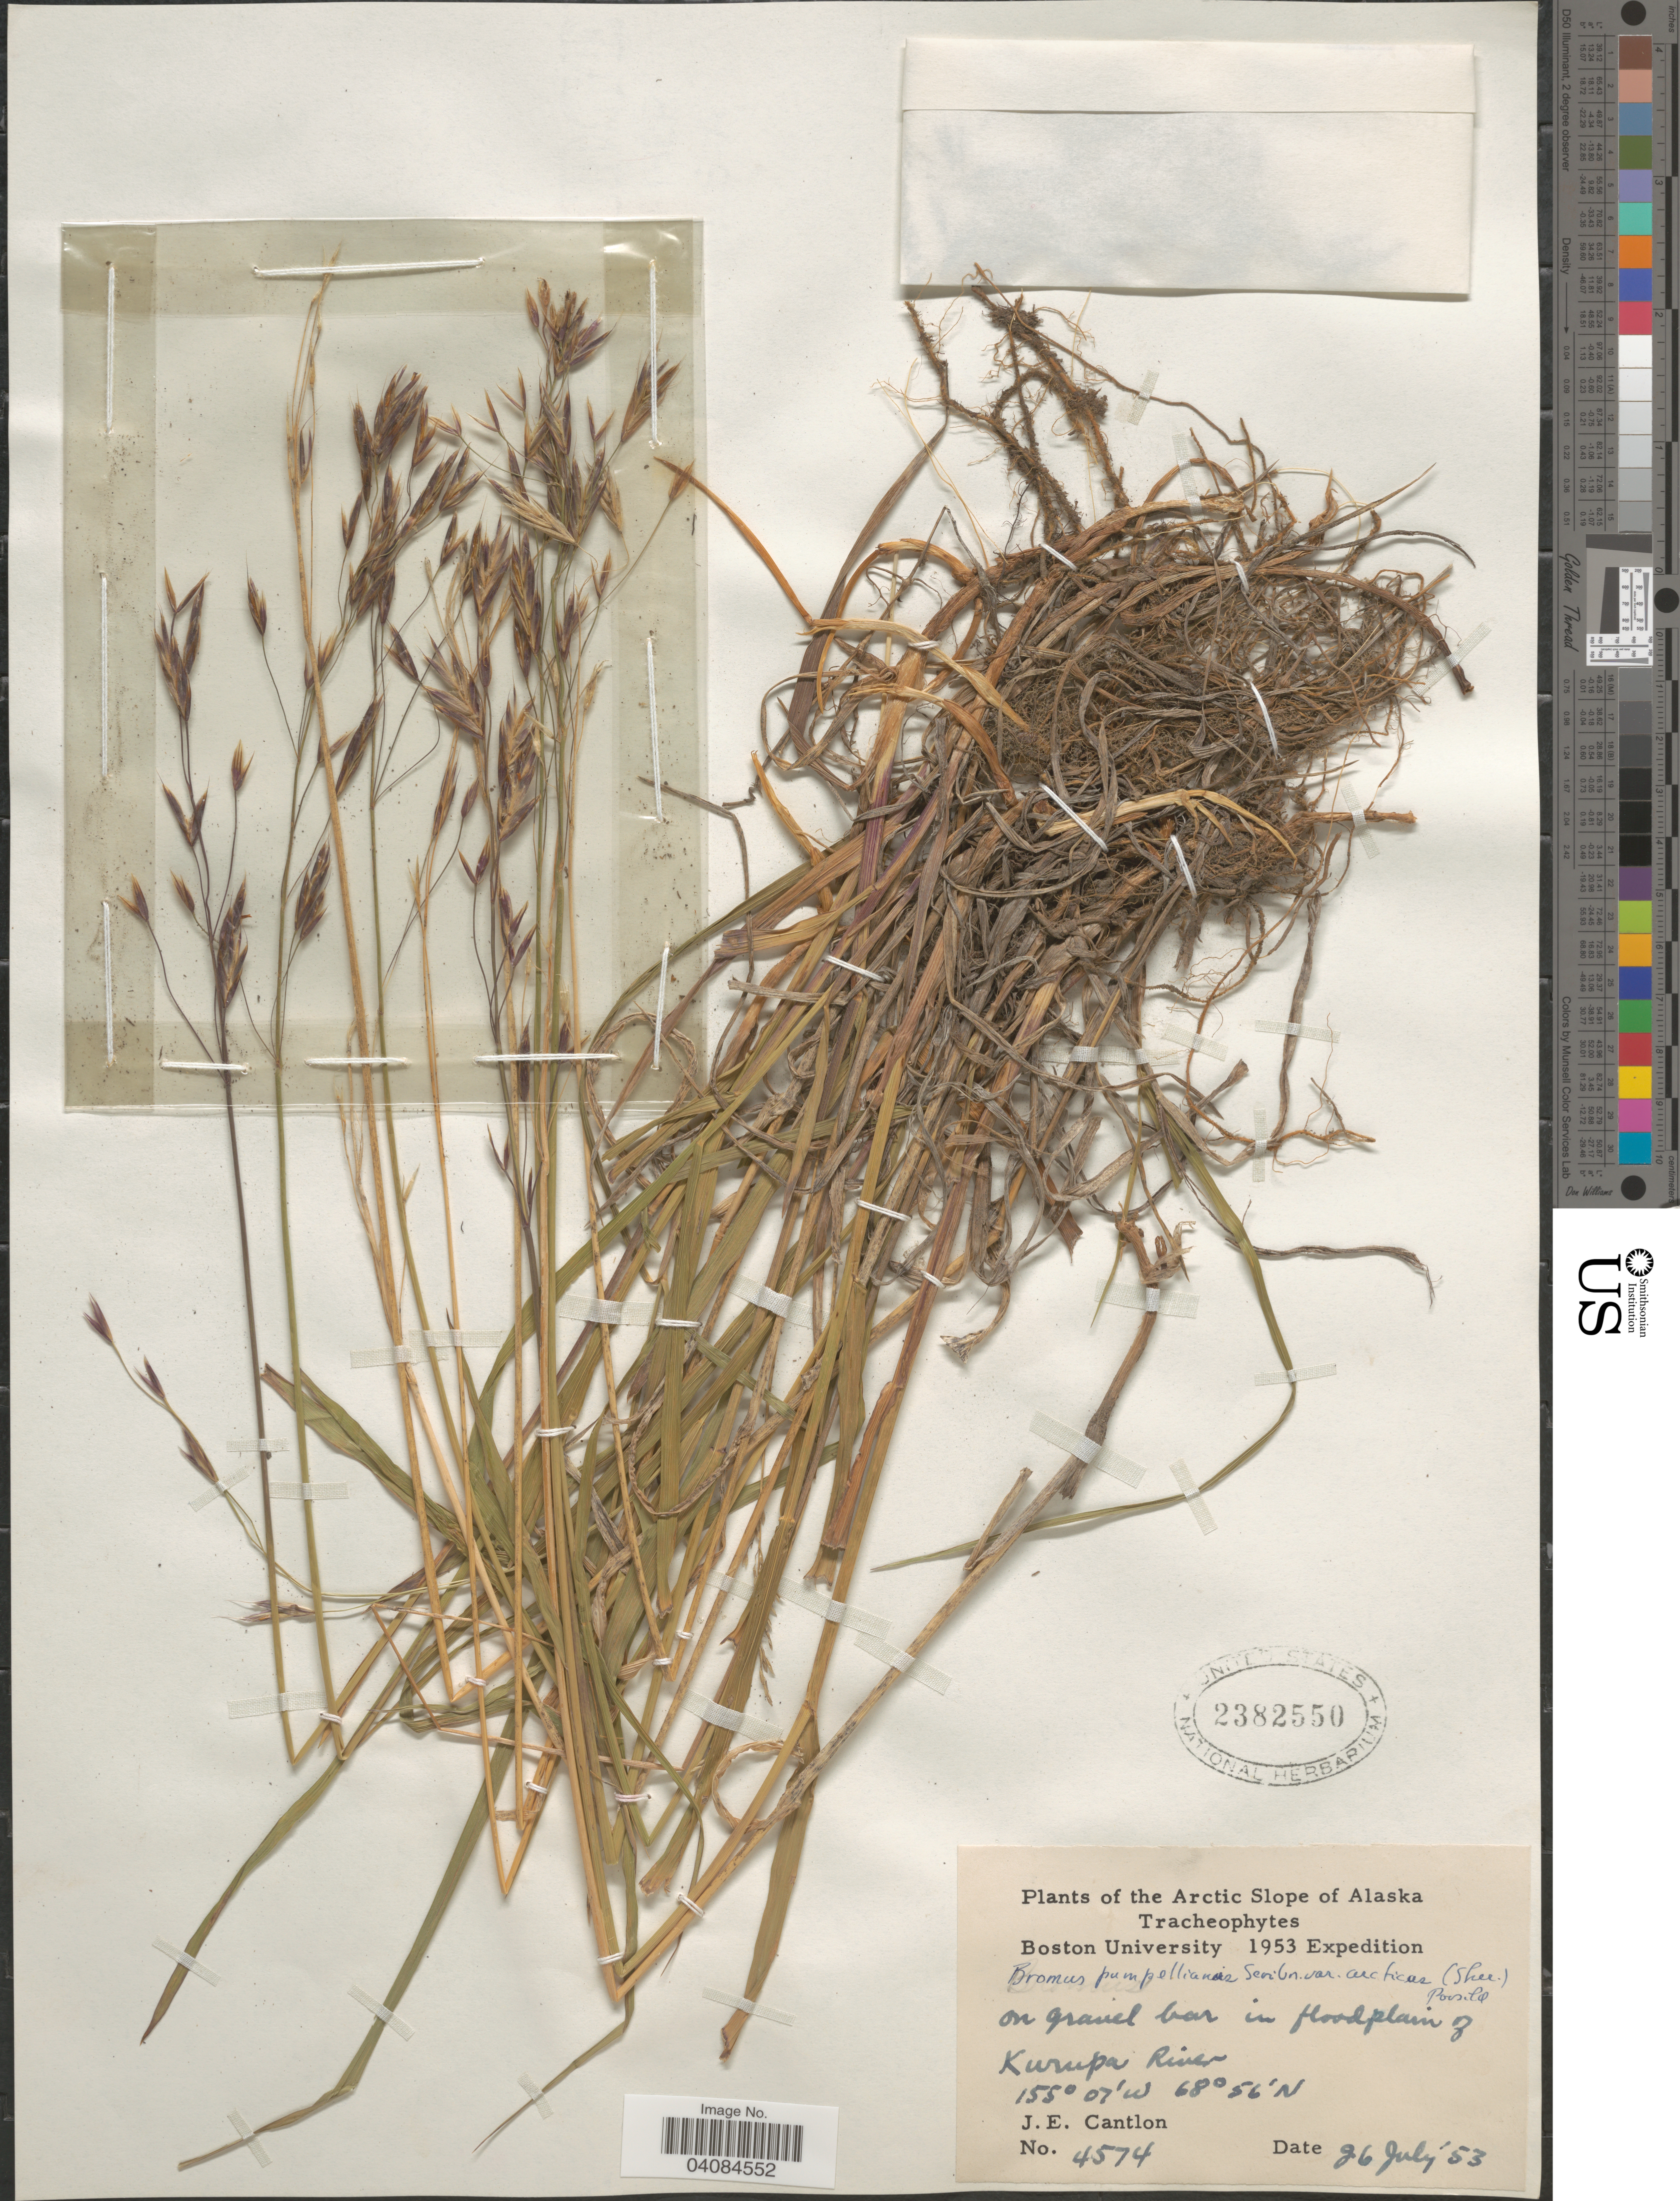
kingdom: Plantae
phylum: Tracheophyta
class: Liliopsida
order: Poales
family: Poaceae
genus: Bromus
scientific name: Bromus pumpellianus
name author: Scribn.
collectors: J. Cantlon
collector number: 4574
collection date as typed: Transcribed d/m/y: 26/7/53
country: United States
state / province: Alaska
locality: The Arctic Slope of Alaska. Boston University 1953 Expedition. On gravel bar in floodplain of Kurupa River.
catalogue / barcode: US 2382550